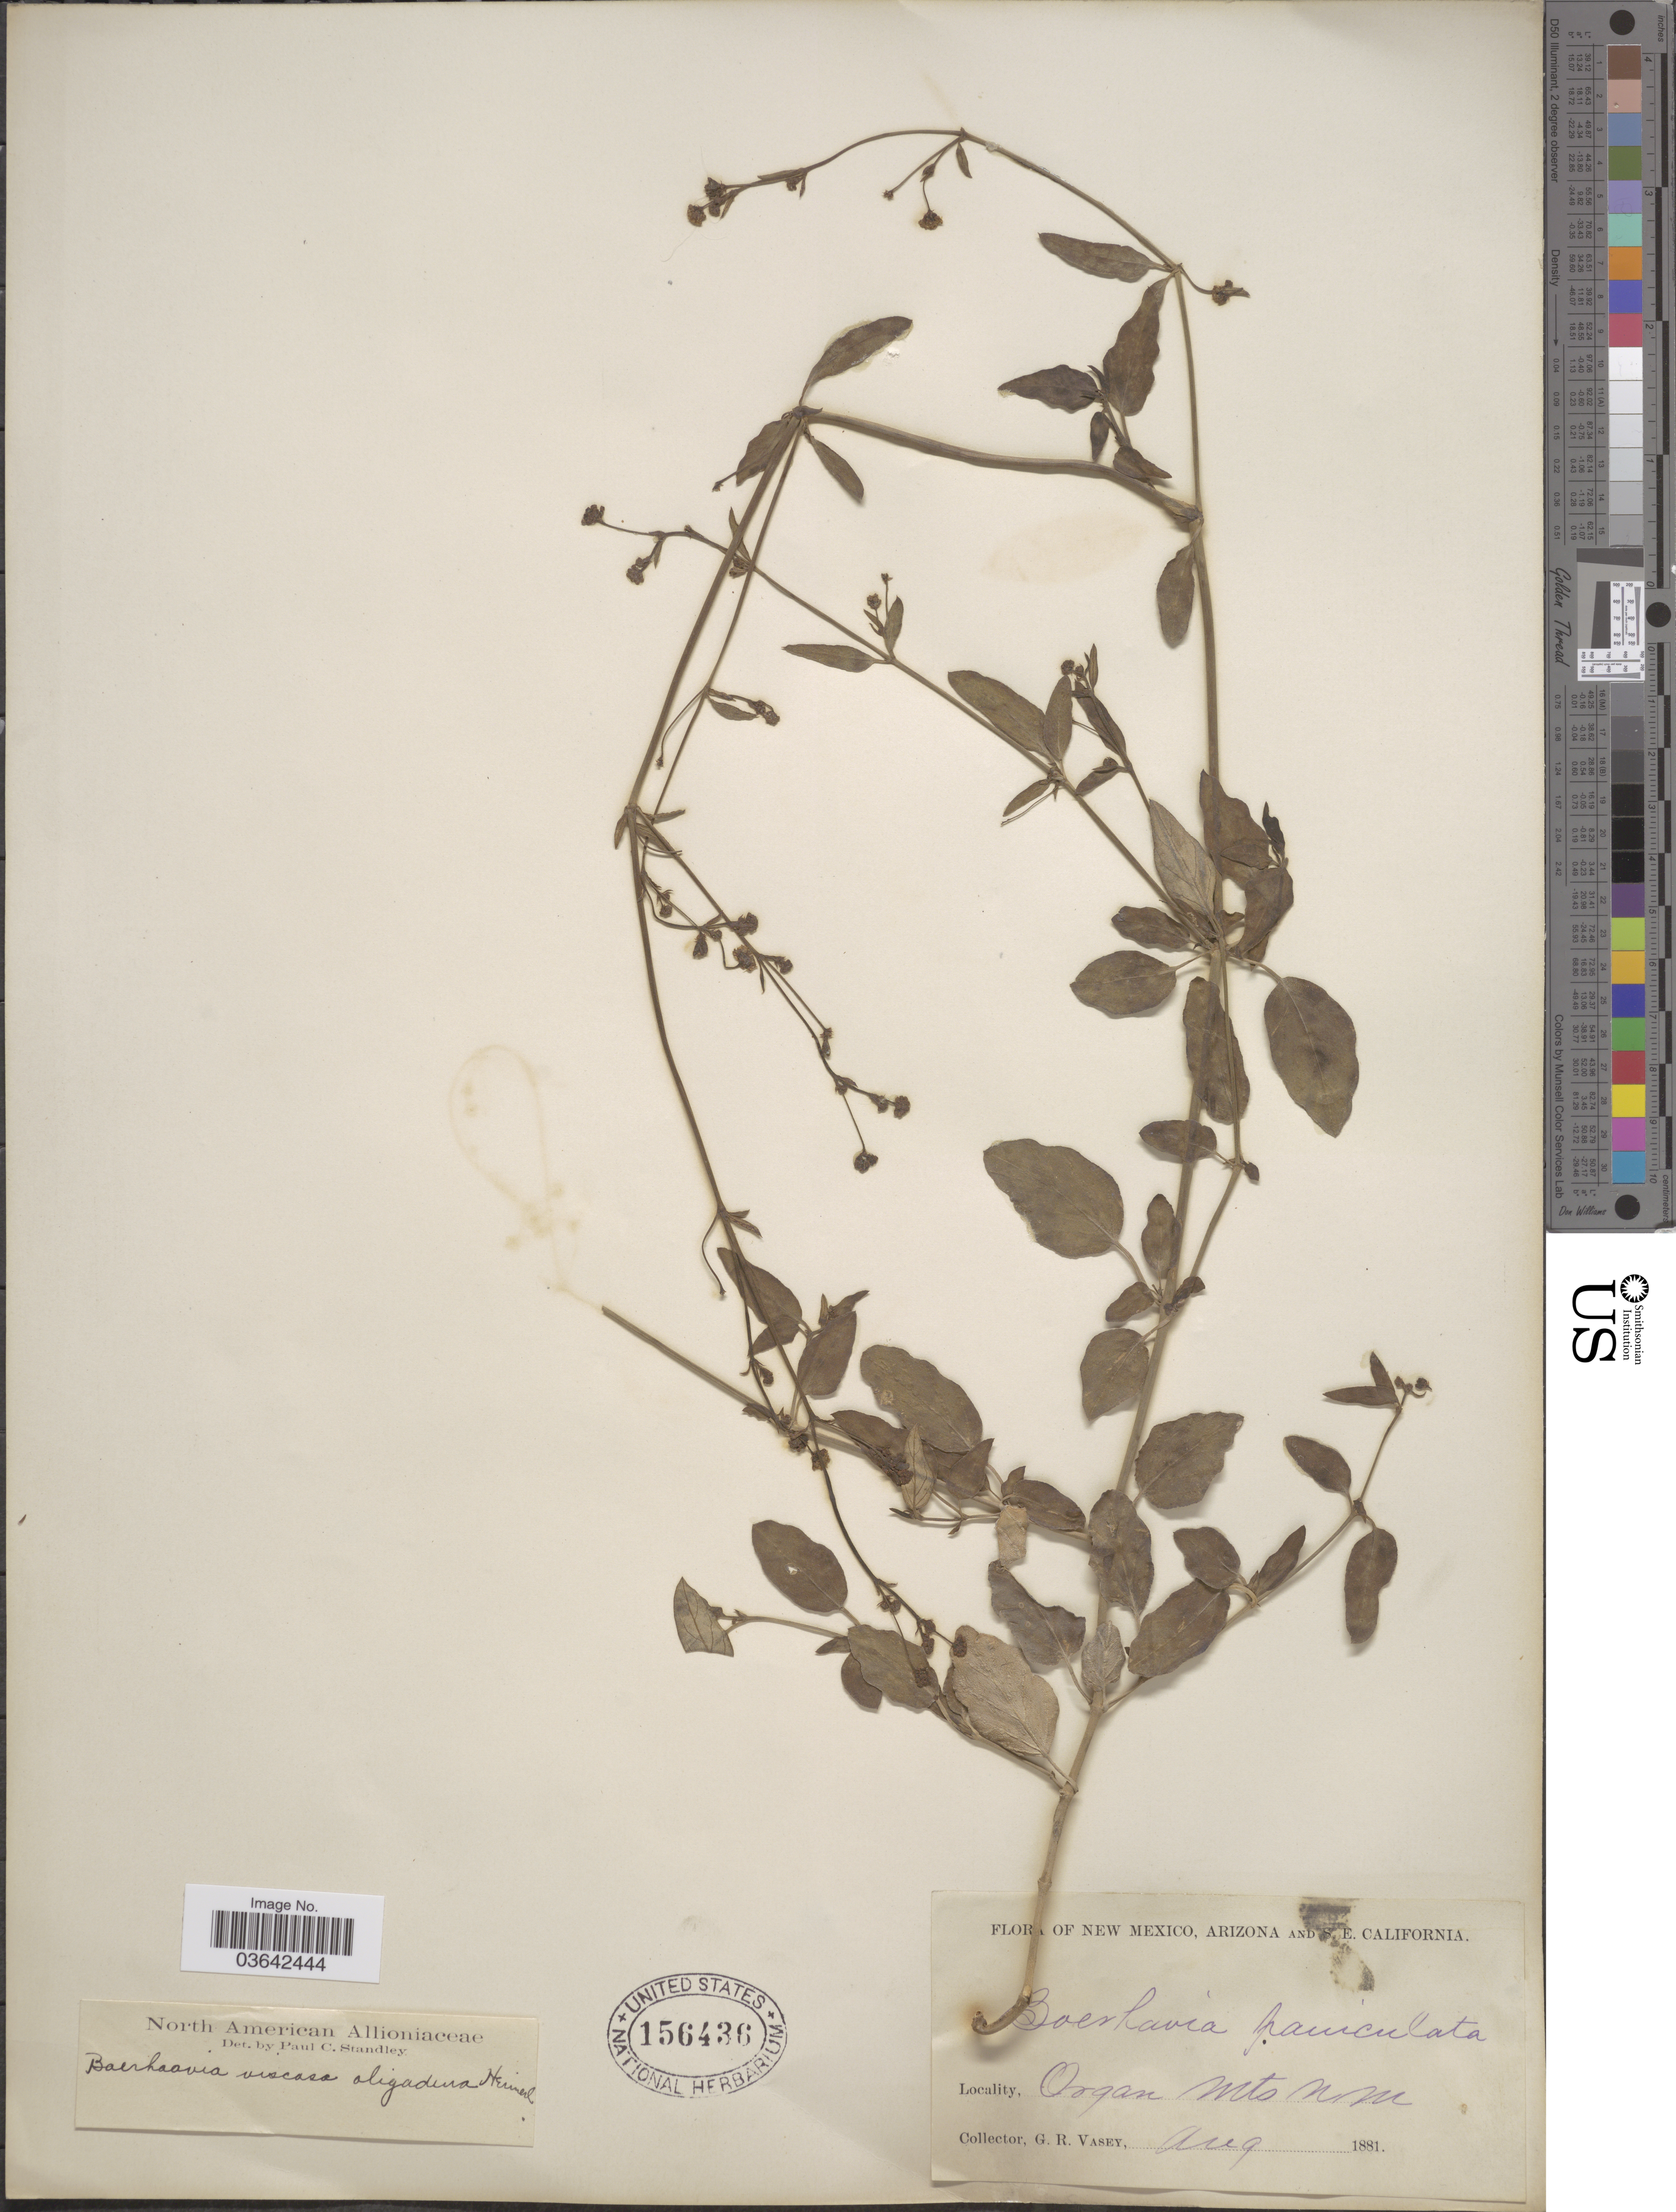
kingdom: Plantae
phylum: Tracheophyta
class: Magnoliopsida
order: Caryophyllales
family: Nyctaginaceae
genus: Boerhavia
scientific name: Boerhavia coccinea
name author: Mill.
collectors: G. R. Vasey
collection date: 1881-08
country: United States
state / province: New Mexico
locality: Organ Mts.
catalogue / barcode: US 156436